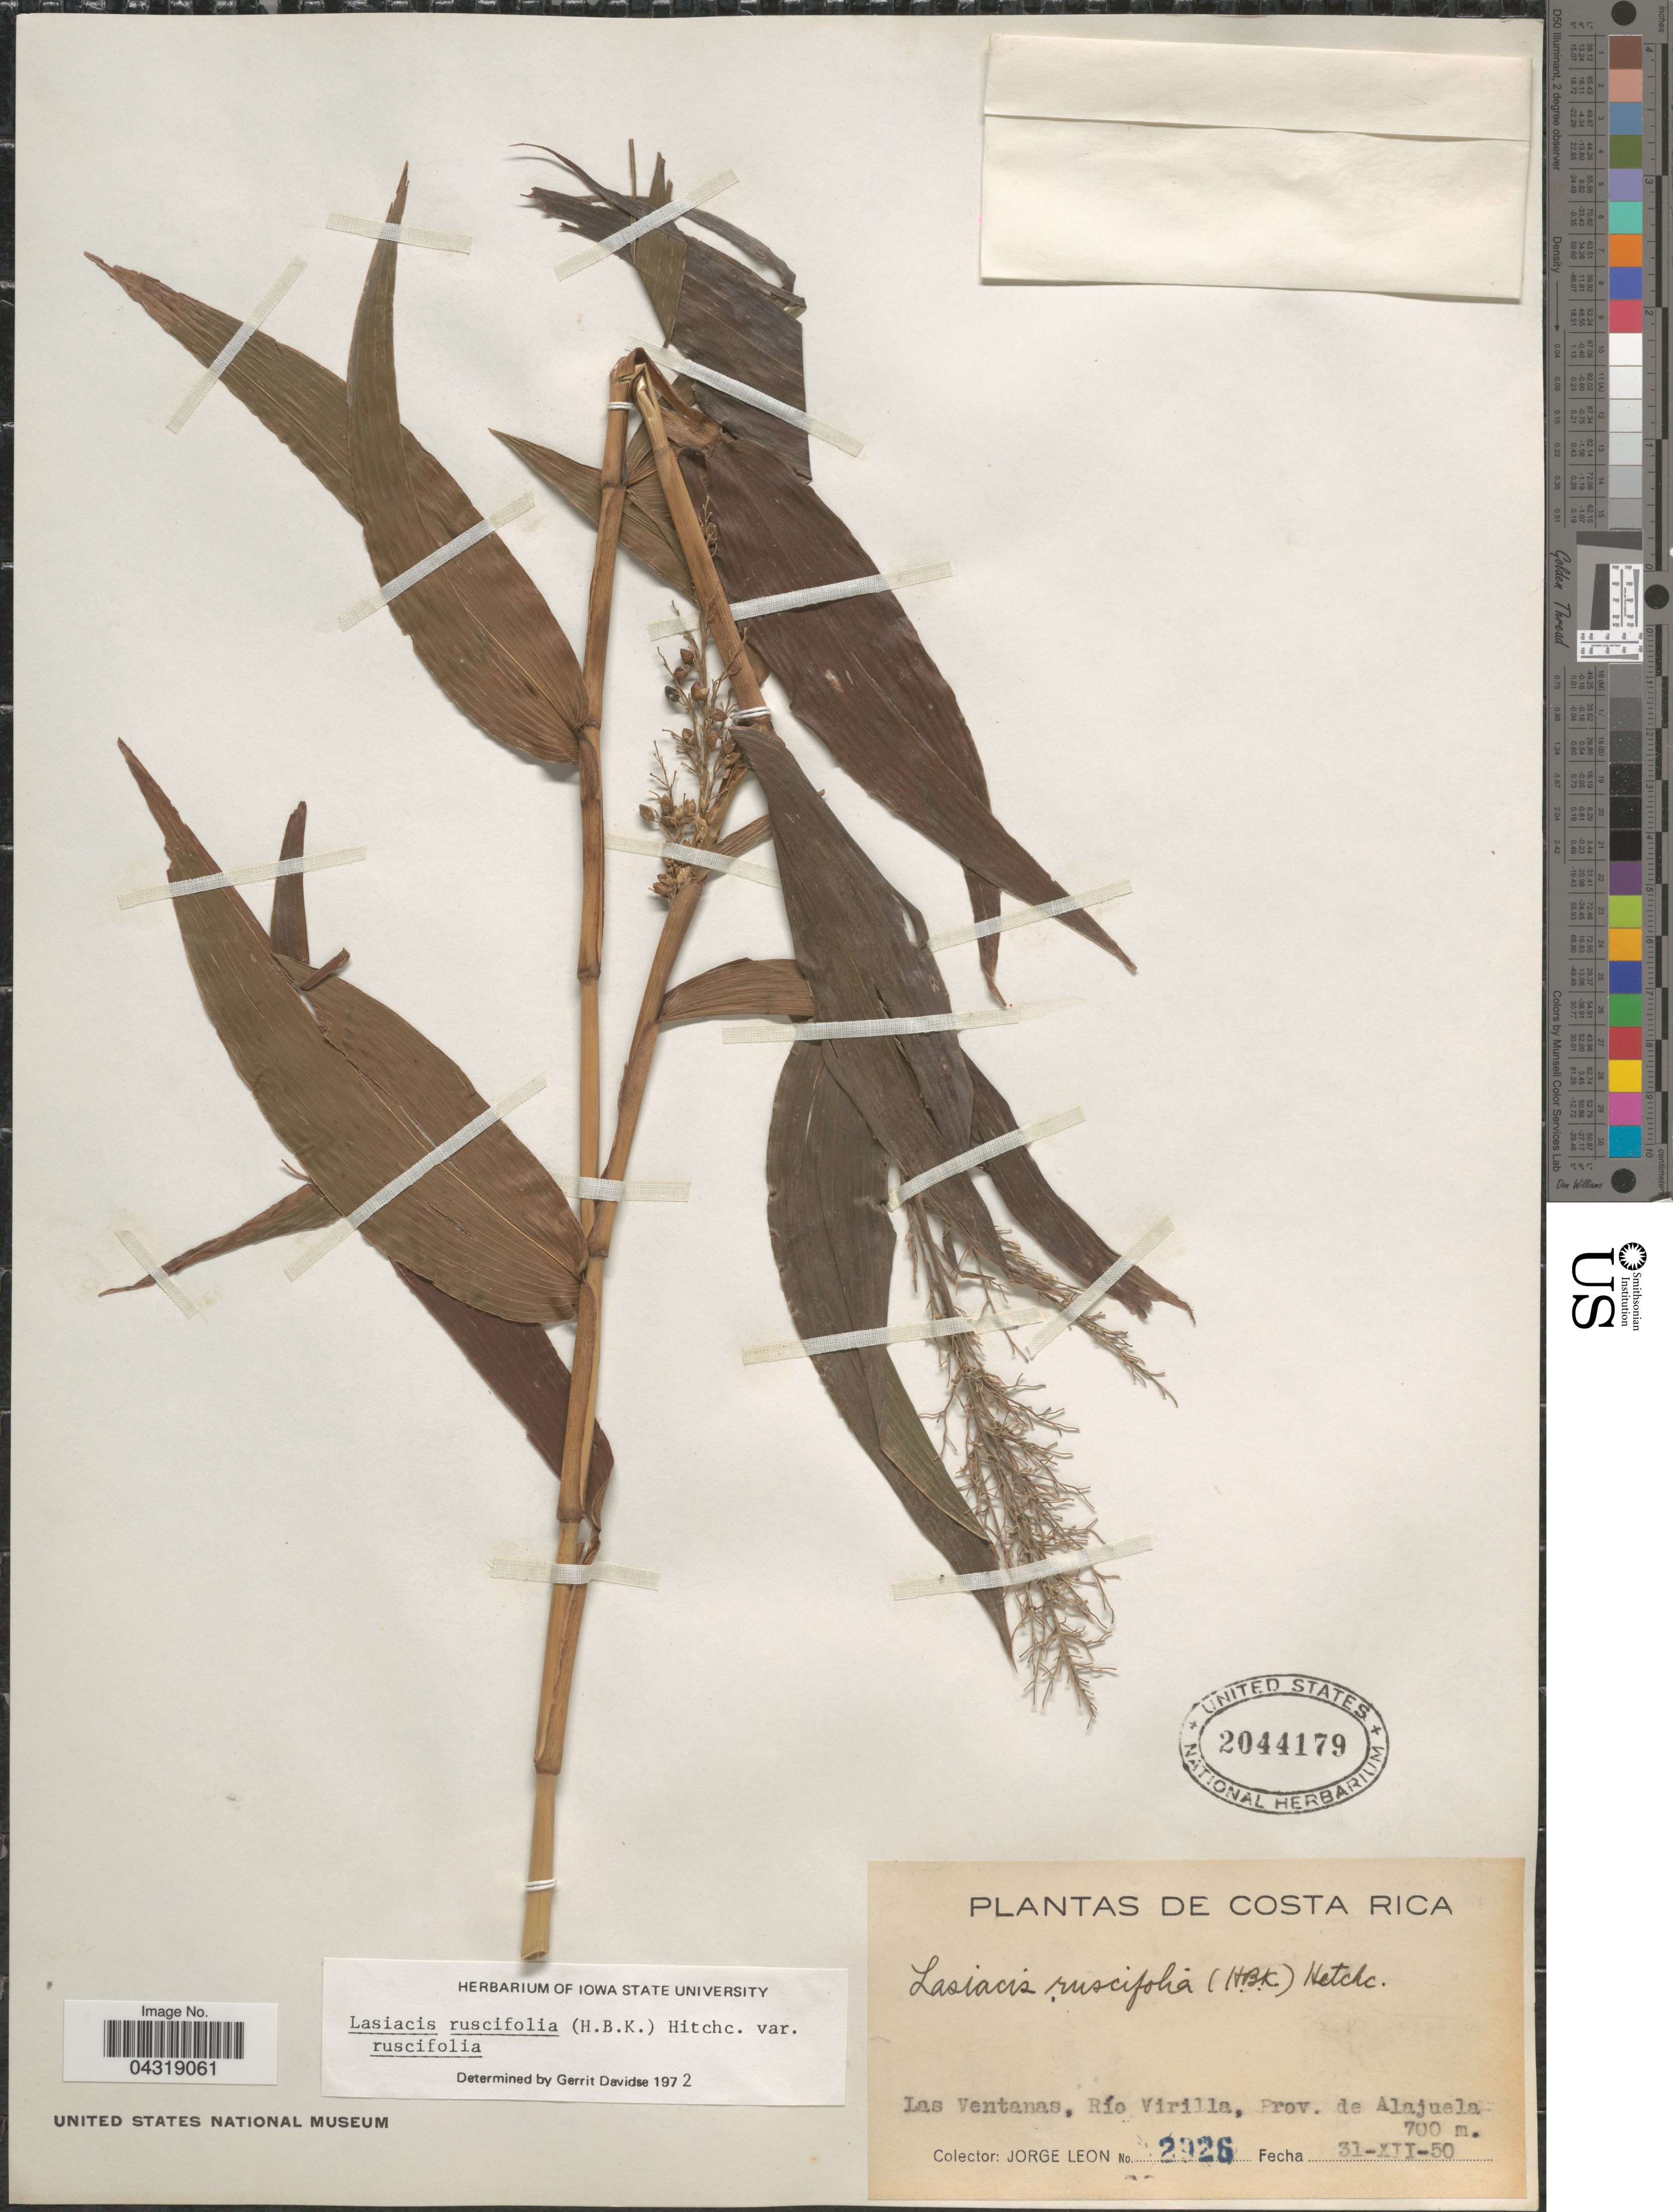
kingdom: Plantae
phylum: Tracheophyta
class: Liliopsida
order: Poales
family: Poaceae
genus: Lasiacis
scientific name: Lasiacis ruscifolia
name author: (Kunth) Hitchc.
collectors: J. León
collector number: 2926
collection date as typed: Transcribed d/m/y: 31/12/50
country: Costa Rica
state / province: Alajuela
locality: Las Ventanas, Río Virilla.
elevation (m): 700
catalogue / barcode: US 2044179